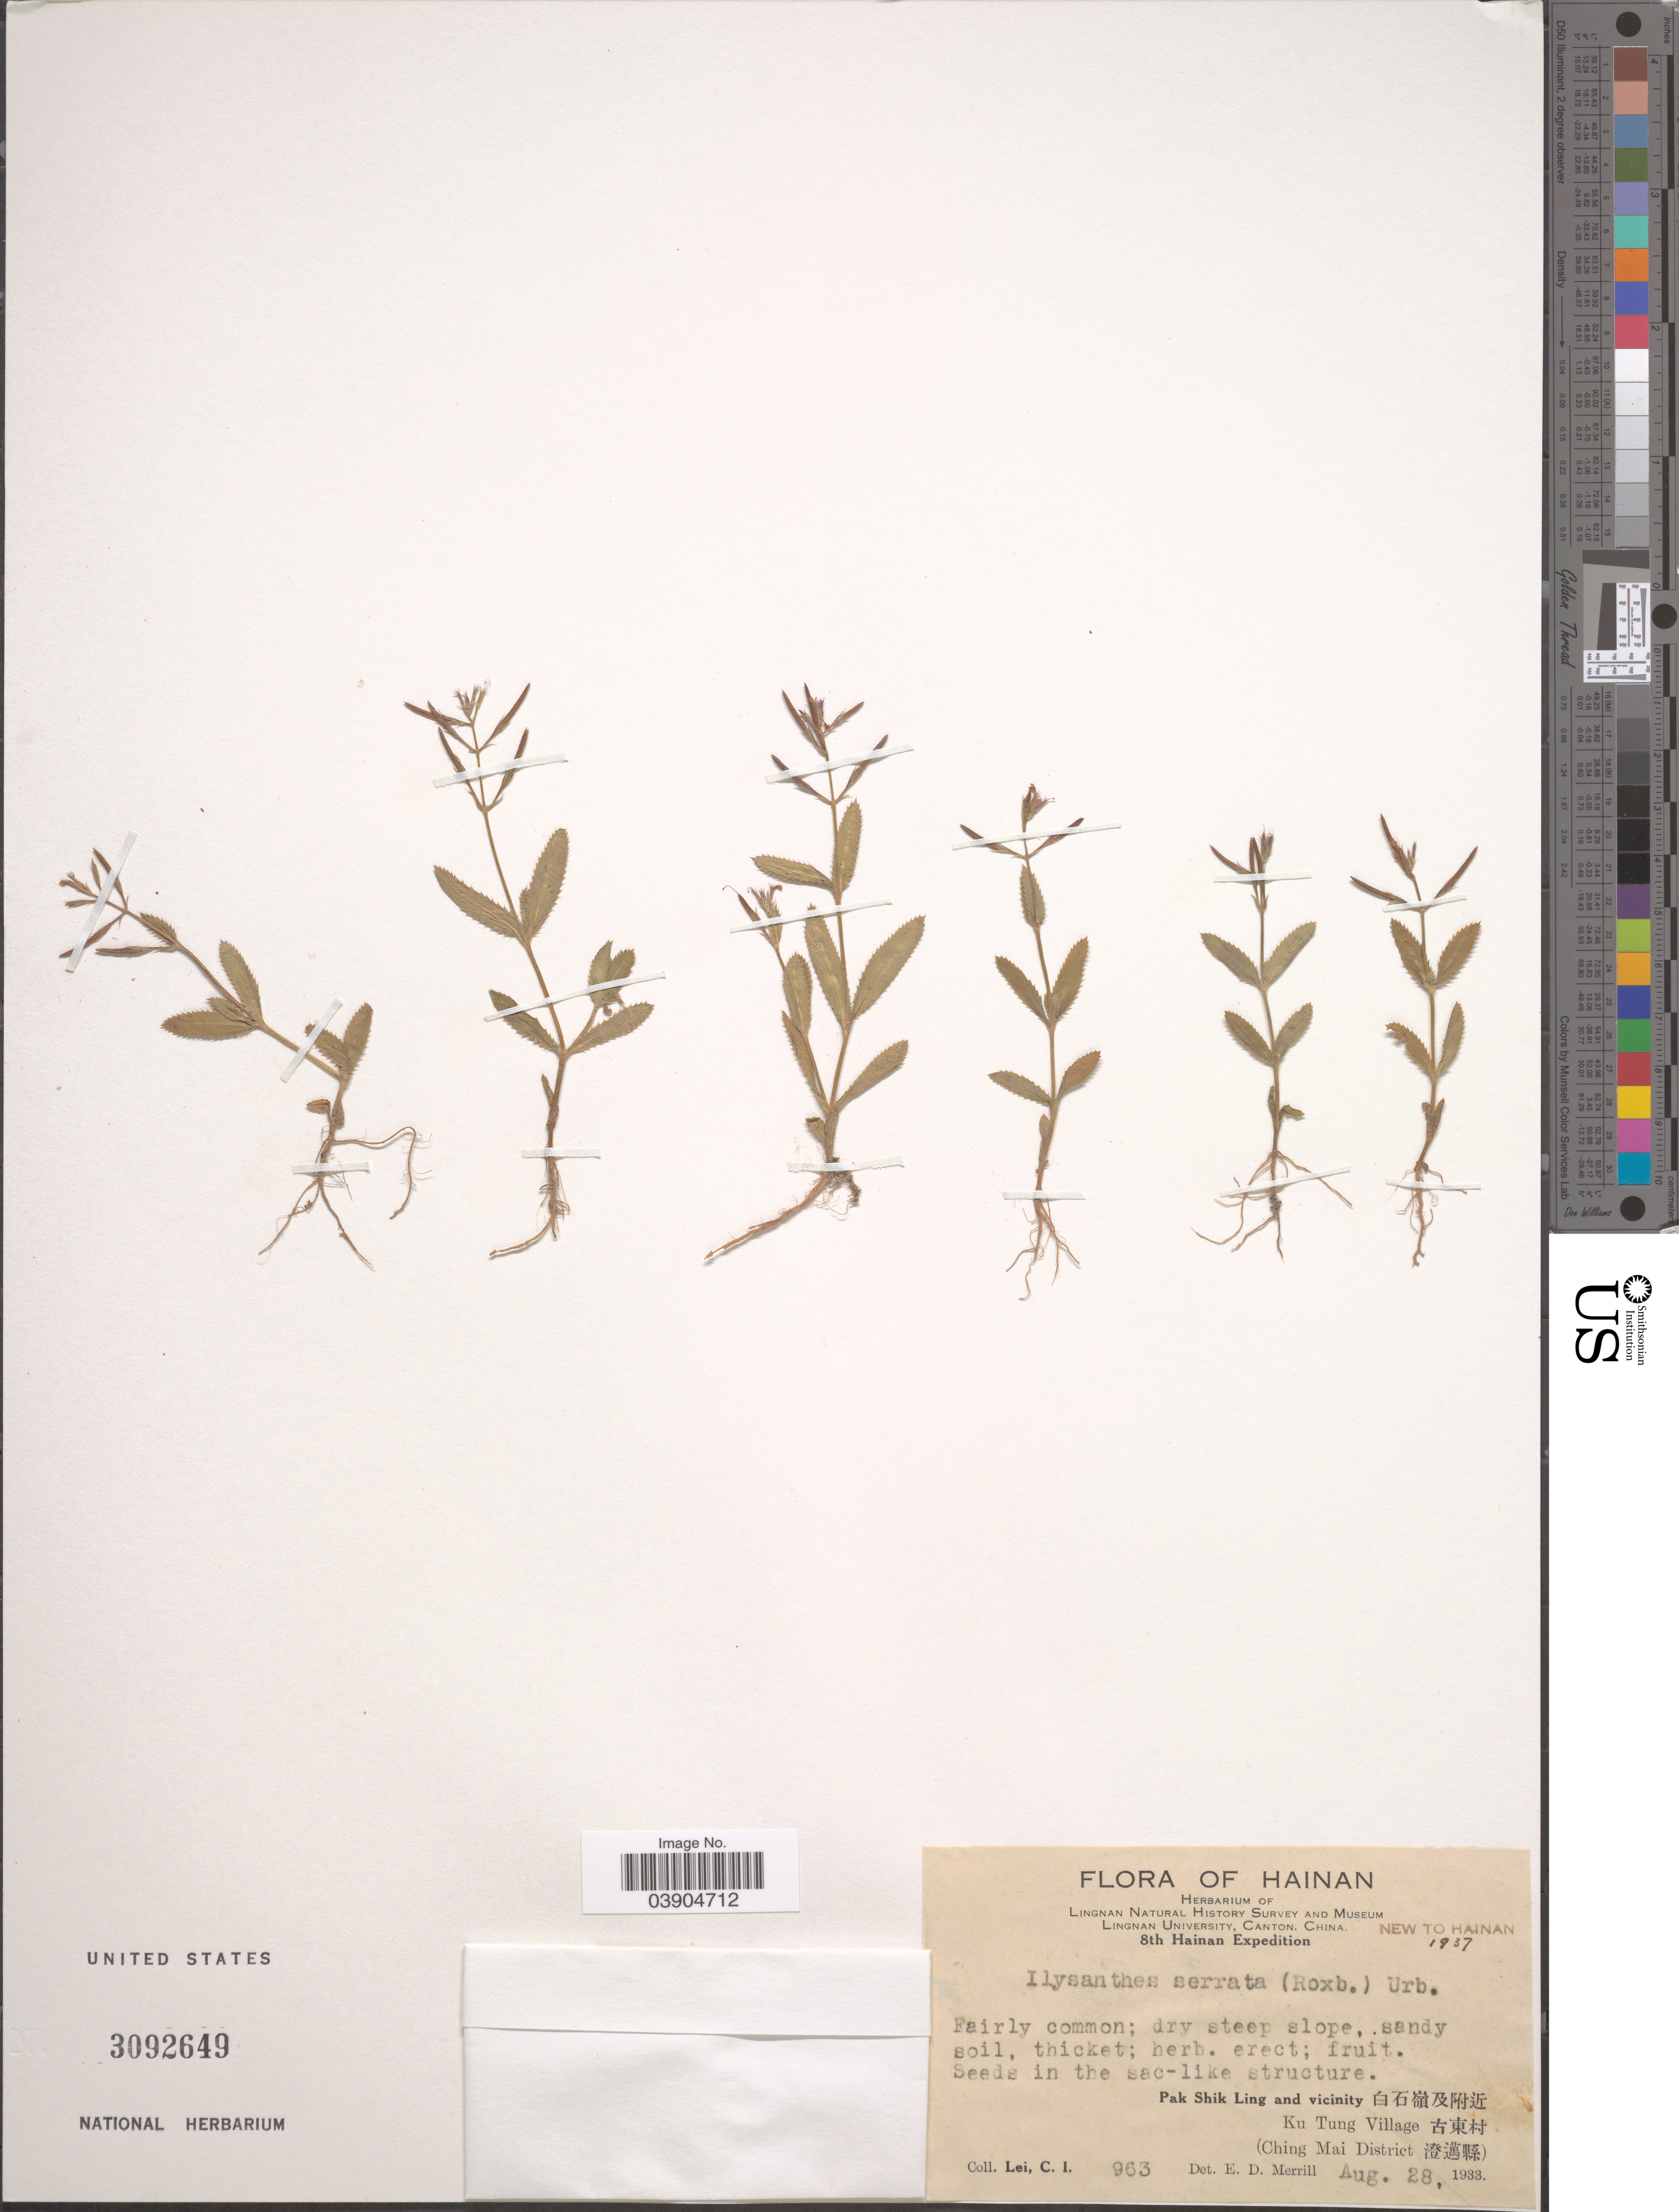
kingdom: Plantae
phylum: Tracheophyta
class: Magnoliopsida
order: Lamiales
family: Linderniaceae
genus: Lindernia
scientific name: Lindernia serrata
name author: F. Muell.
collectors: C. I. Lei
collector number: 963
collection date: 1933-08-28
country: China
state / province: Hainan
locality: Pak Shik Ling and vicinity X. Ku Tung Village X. (Ching Mai District X).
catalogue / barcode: US 3092649